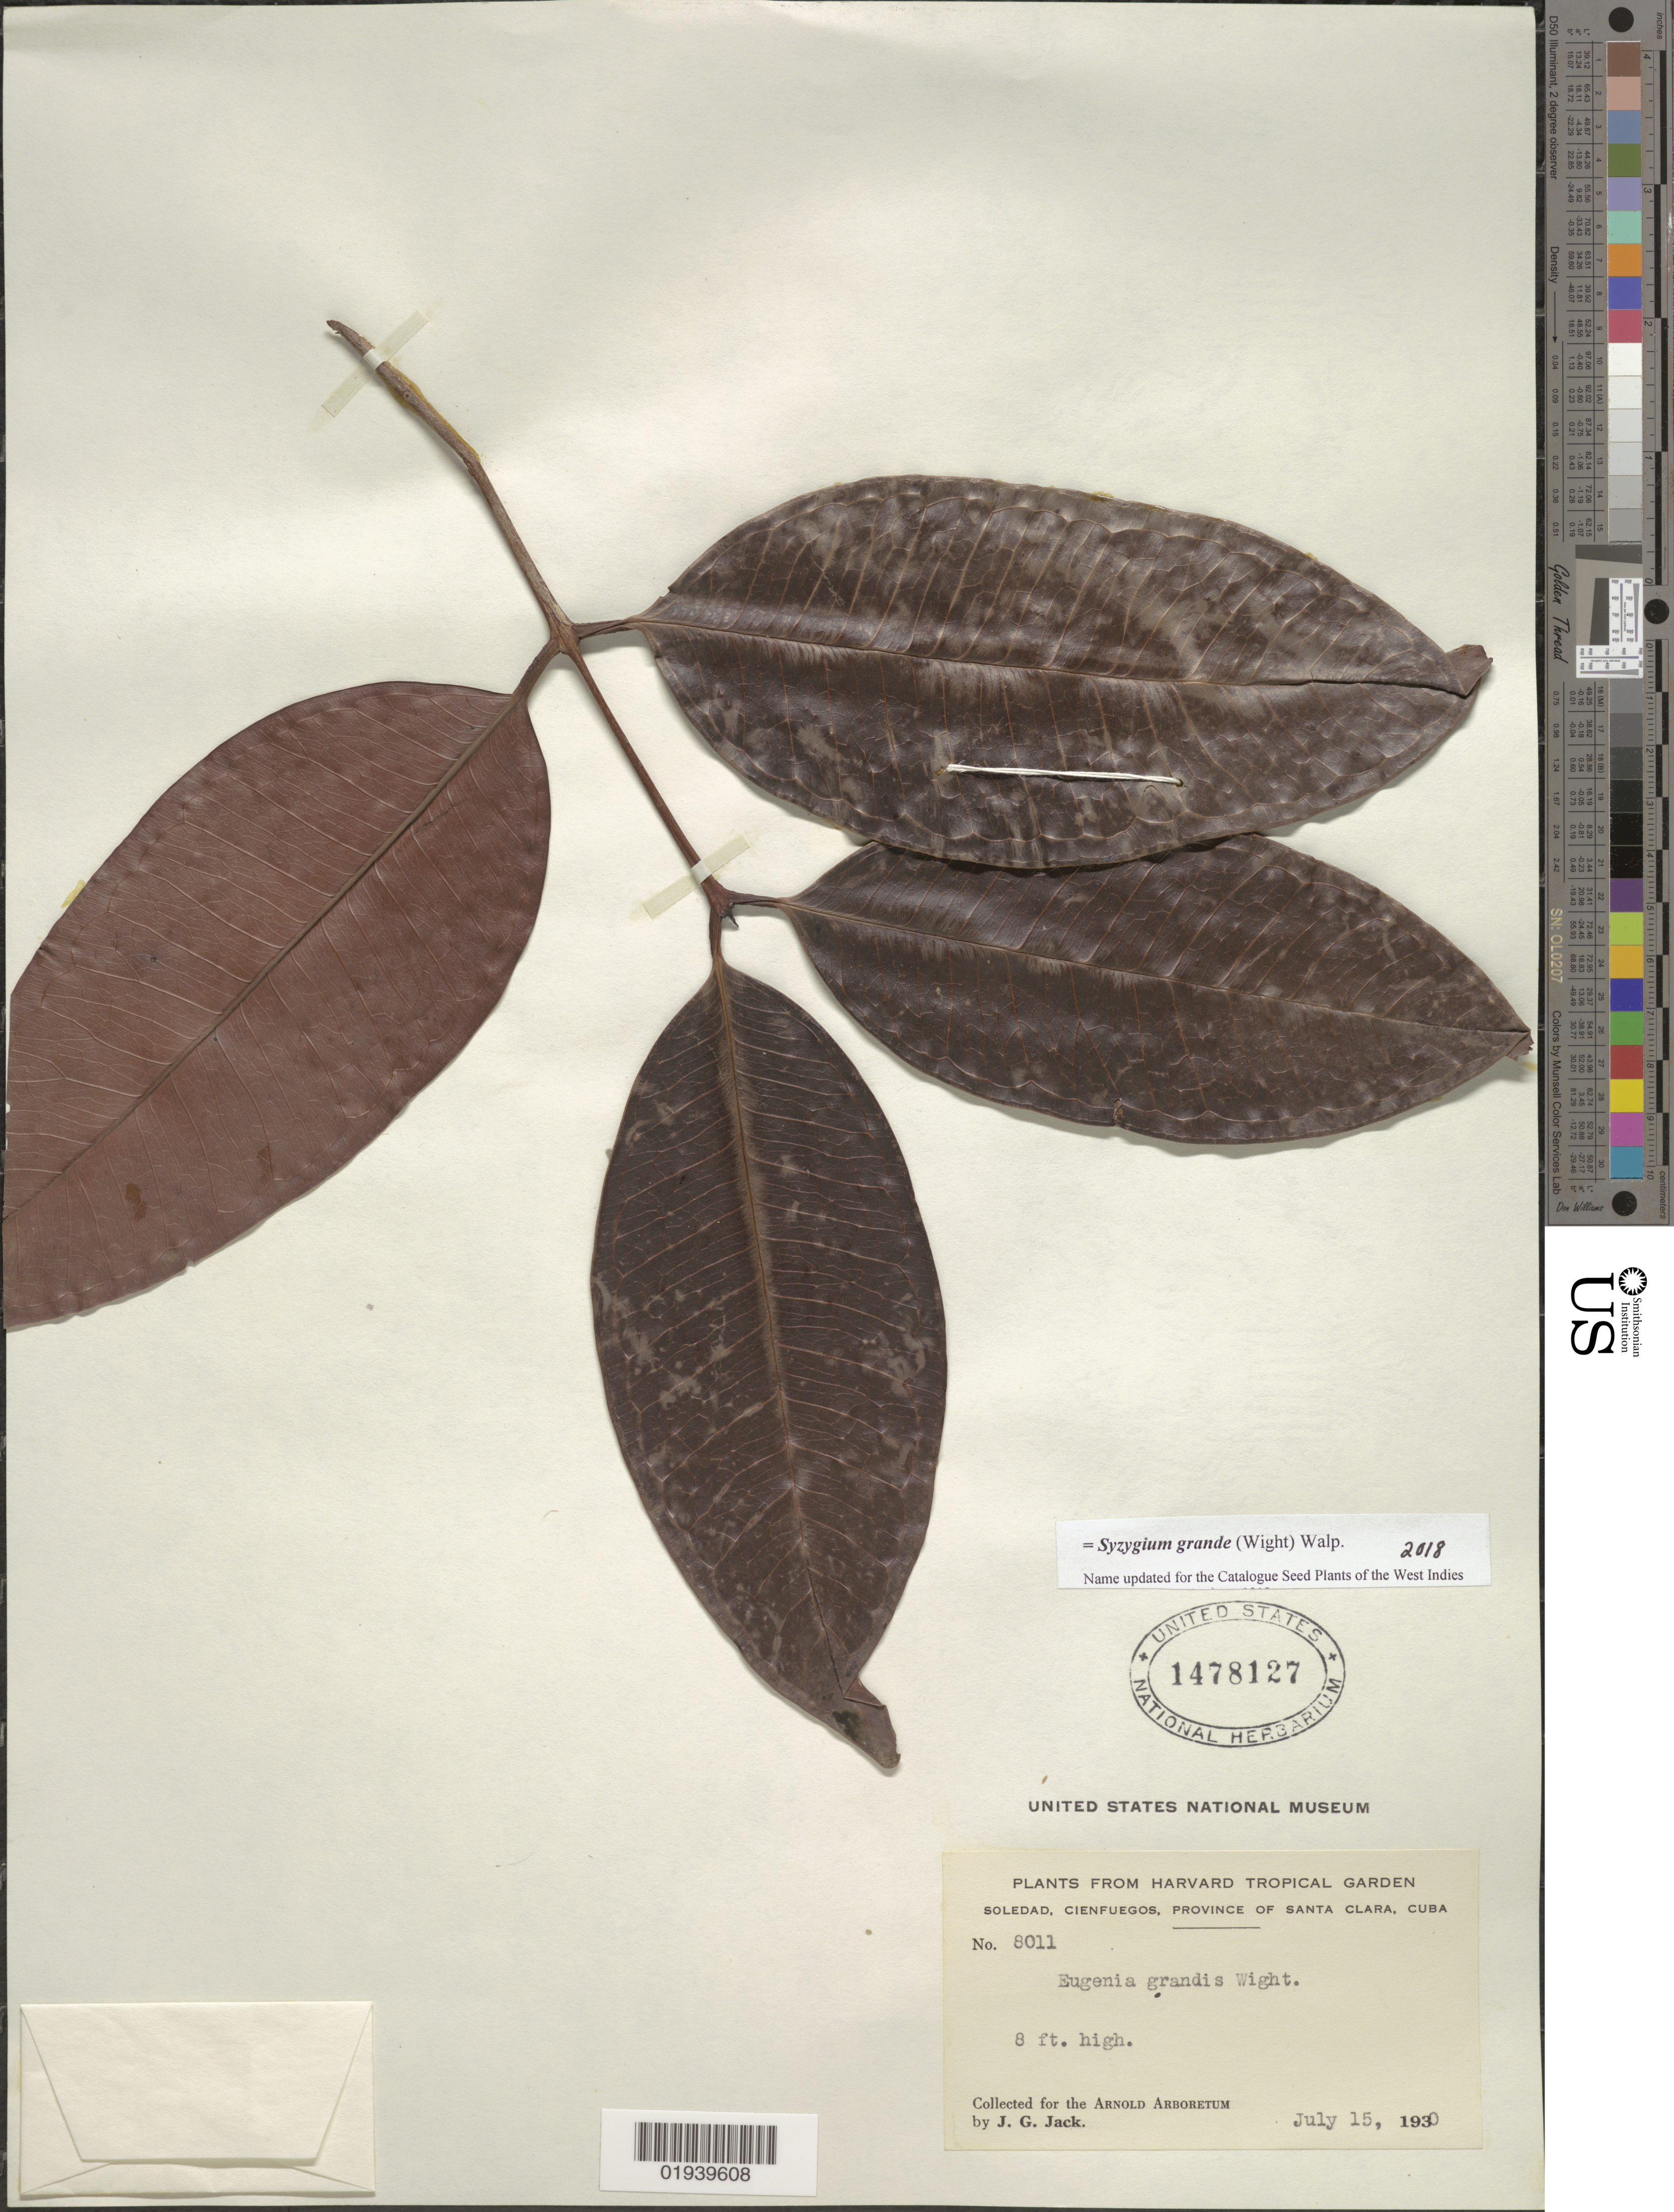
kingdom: Plantae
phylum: Tracheophyta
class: Magnoliopsida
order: Myrtales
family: Myrtaceae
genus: Syzygium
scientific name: Syzygium grande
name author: (Wight) Walp.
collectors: J. G. Jack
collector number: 8011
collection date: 1930-07-15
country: Cuba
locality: Province of Santa Clara. Soledad, Cienfuegos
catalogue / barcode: US 1478127